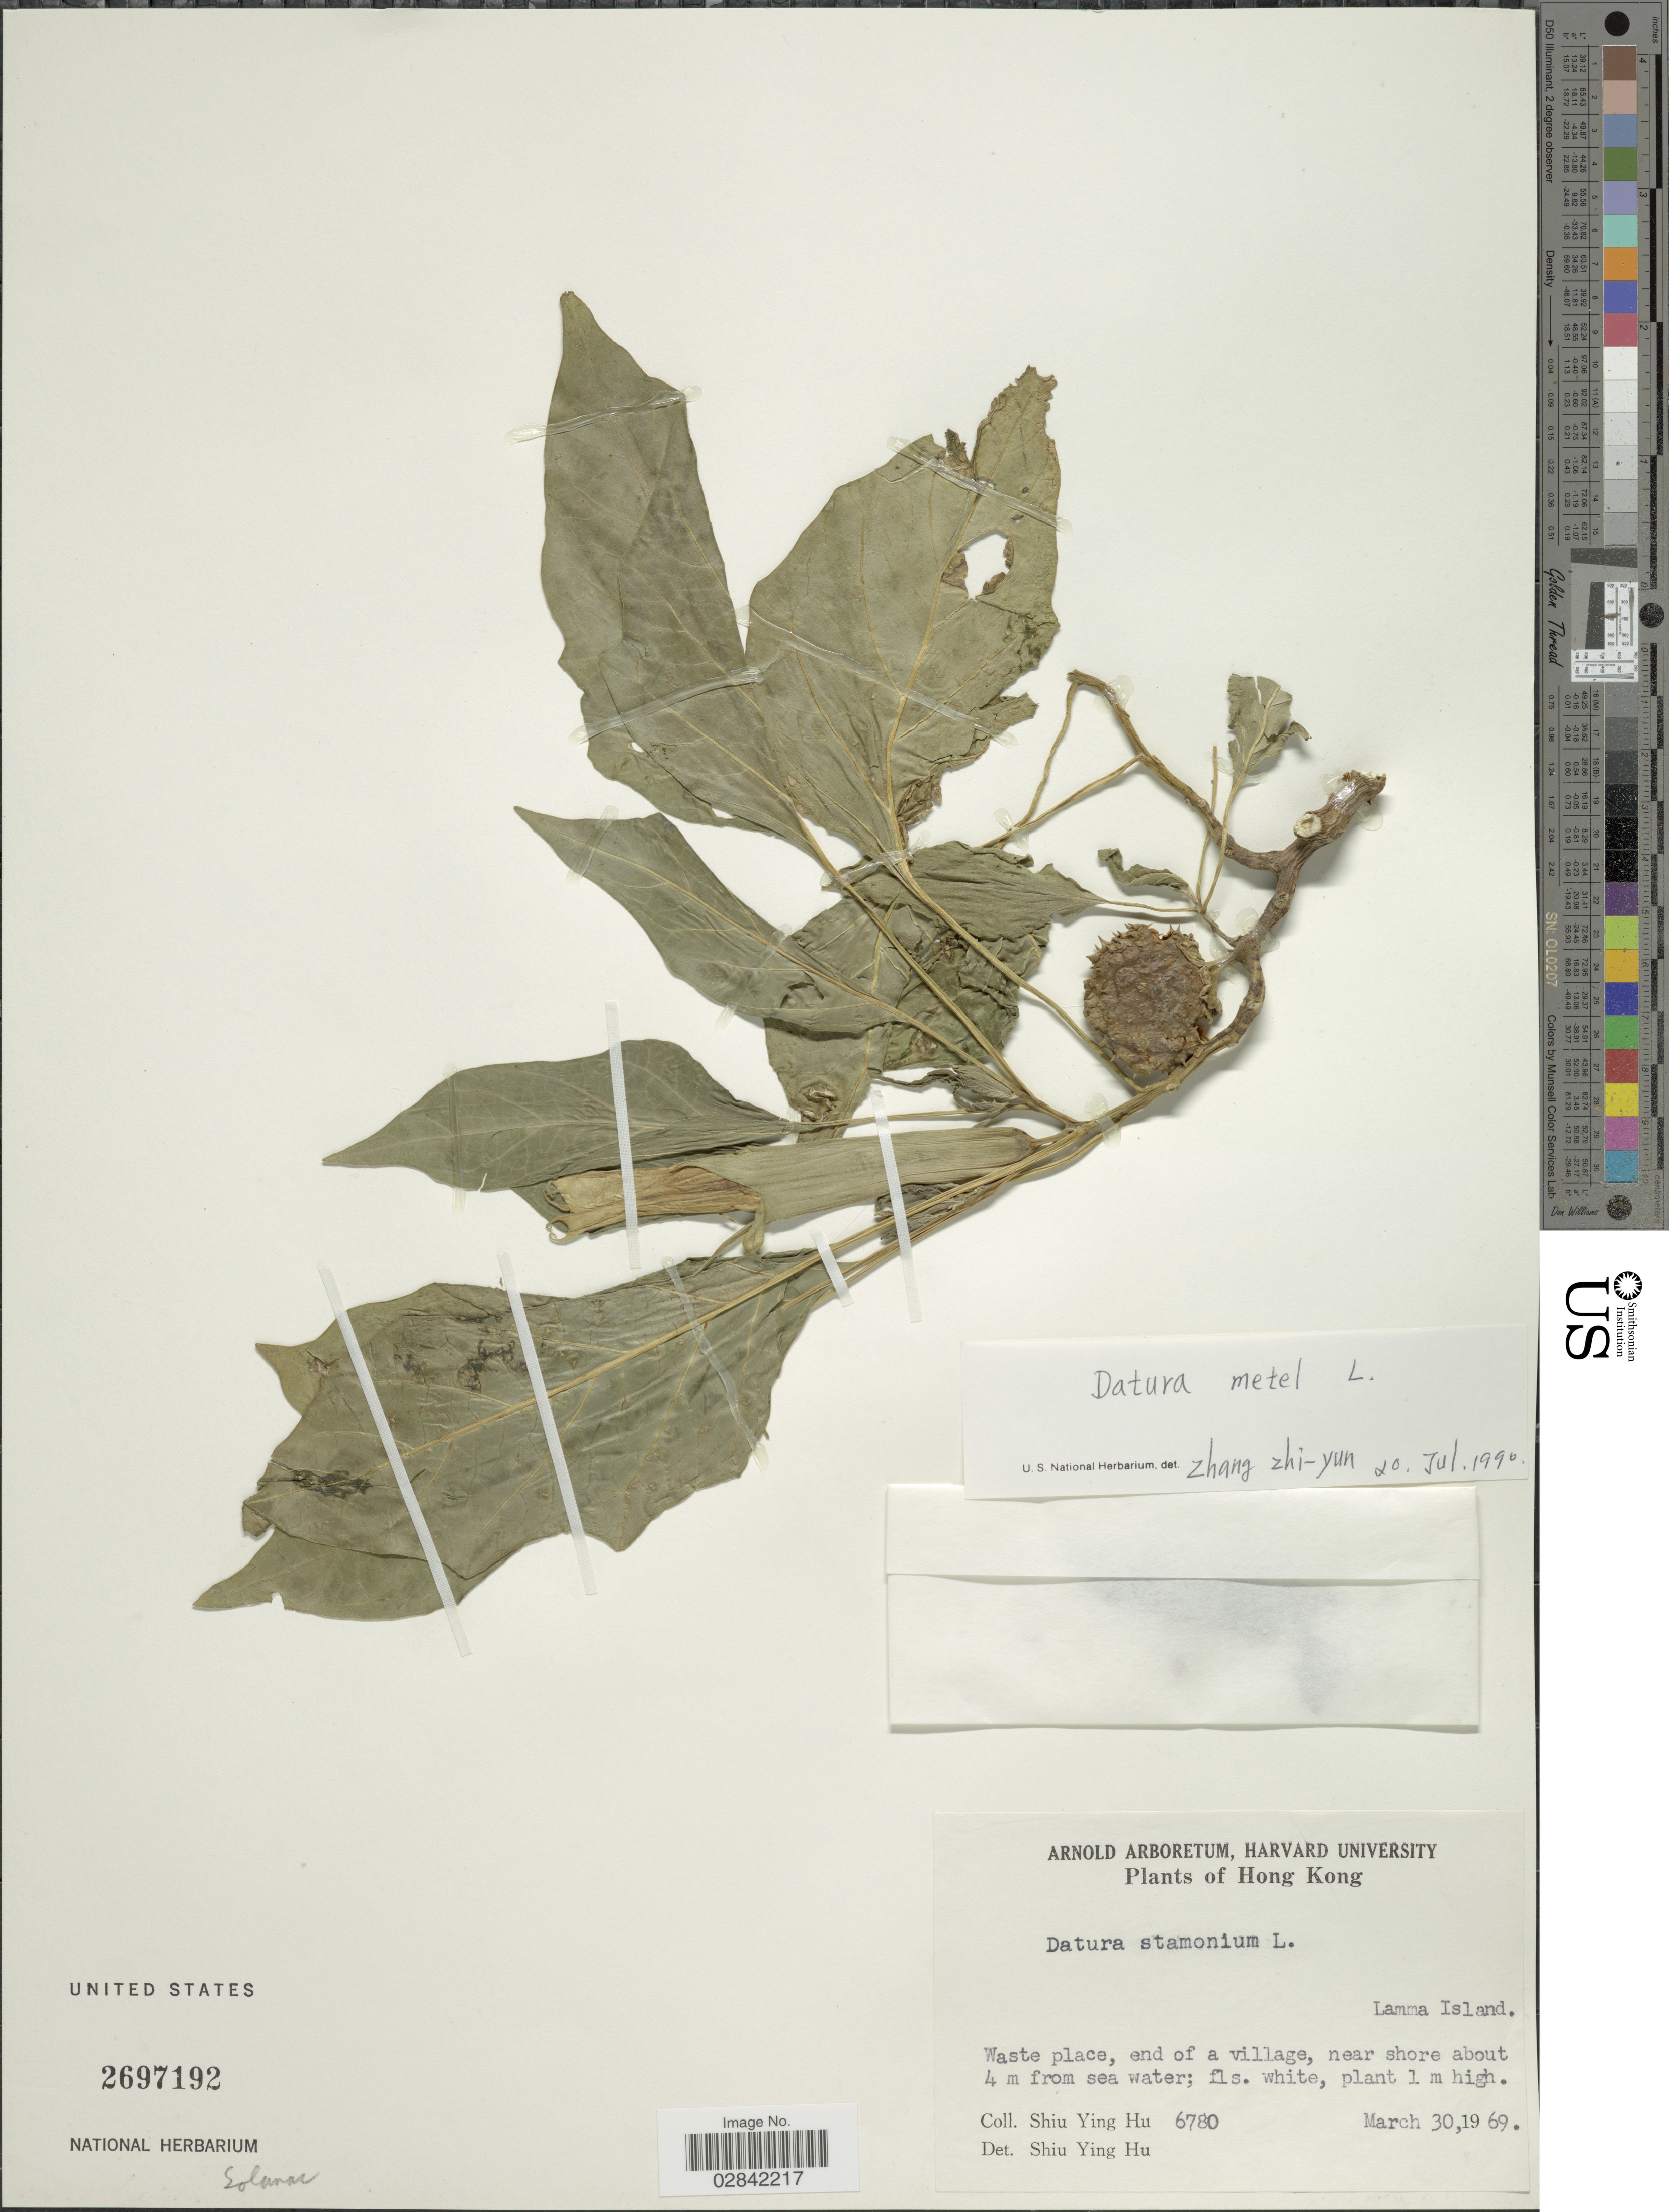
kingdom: Plantae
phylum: Tracheophyta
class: Magnoliopsida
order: Solanales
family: Solanaceae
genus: Datura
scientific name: Datura metel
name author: L.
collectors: S. Y. Hu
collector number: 6780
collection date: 1969-03-30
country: China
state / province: Hong Kong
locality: Hong Kong, Waste place, end of a village, near shore about 4 m from sea water, Lamma Island.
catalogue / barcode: US 2697192